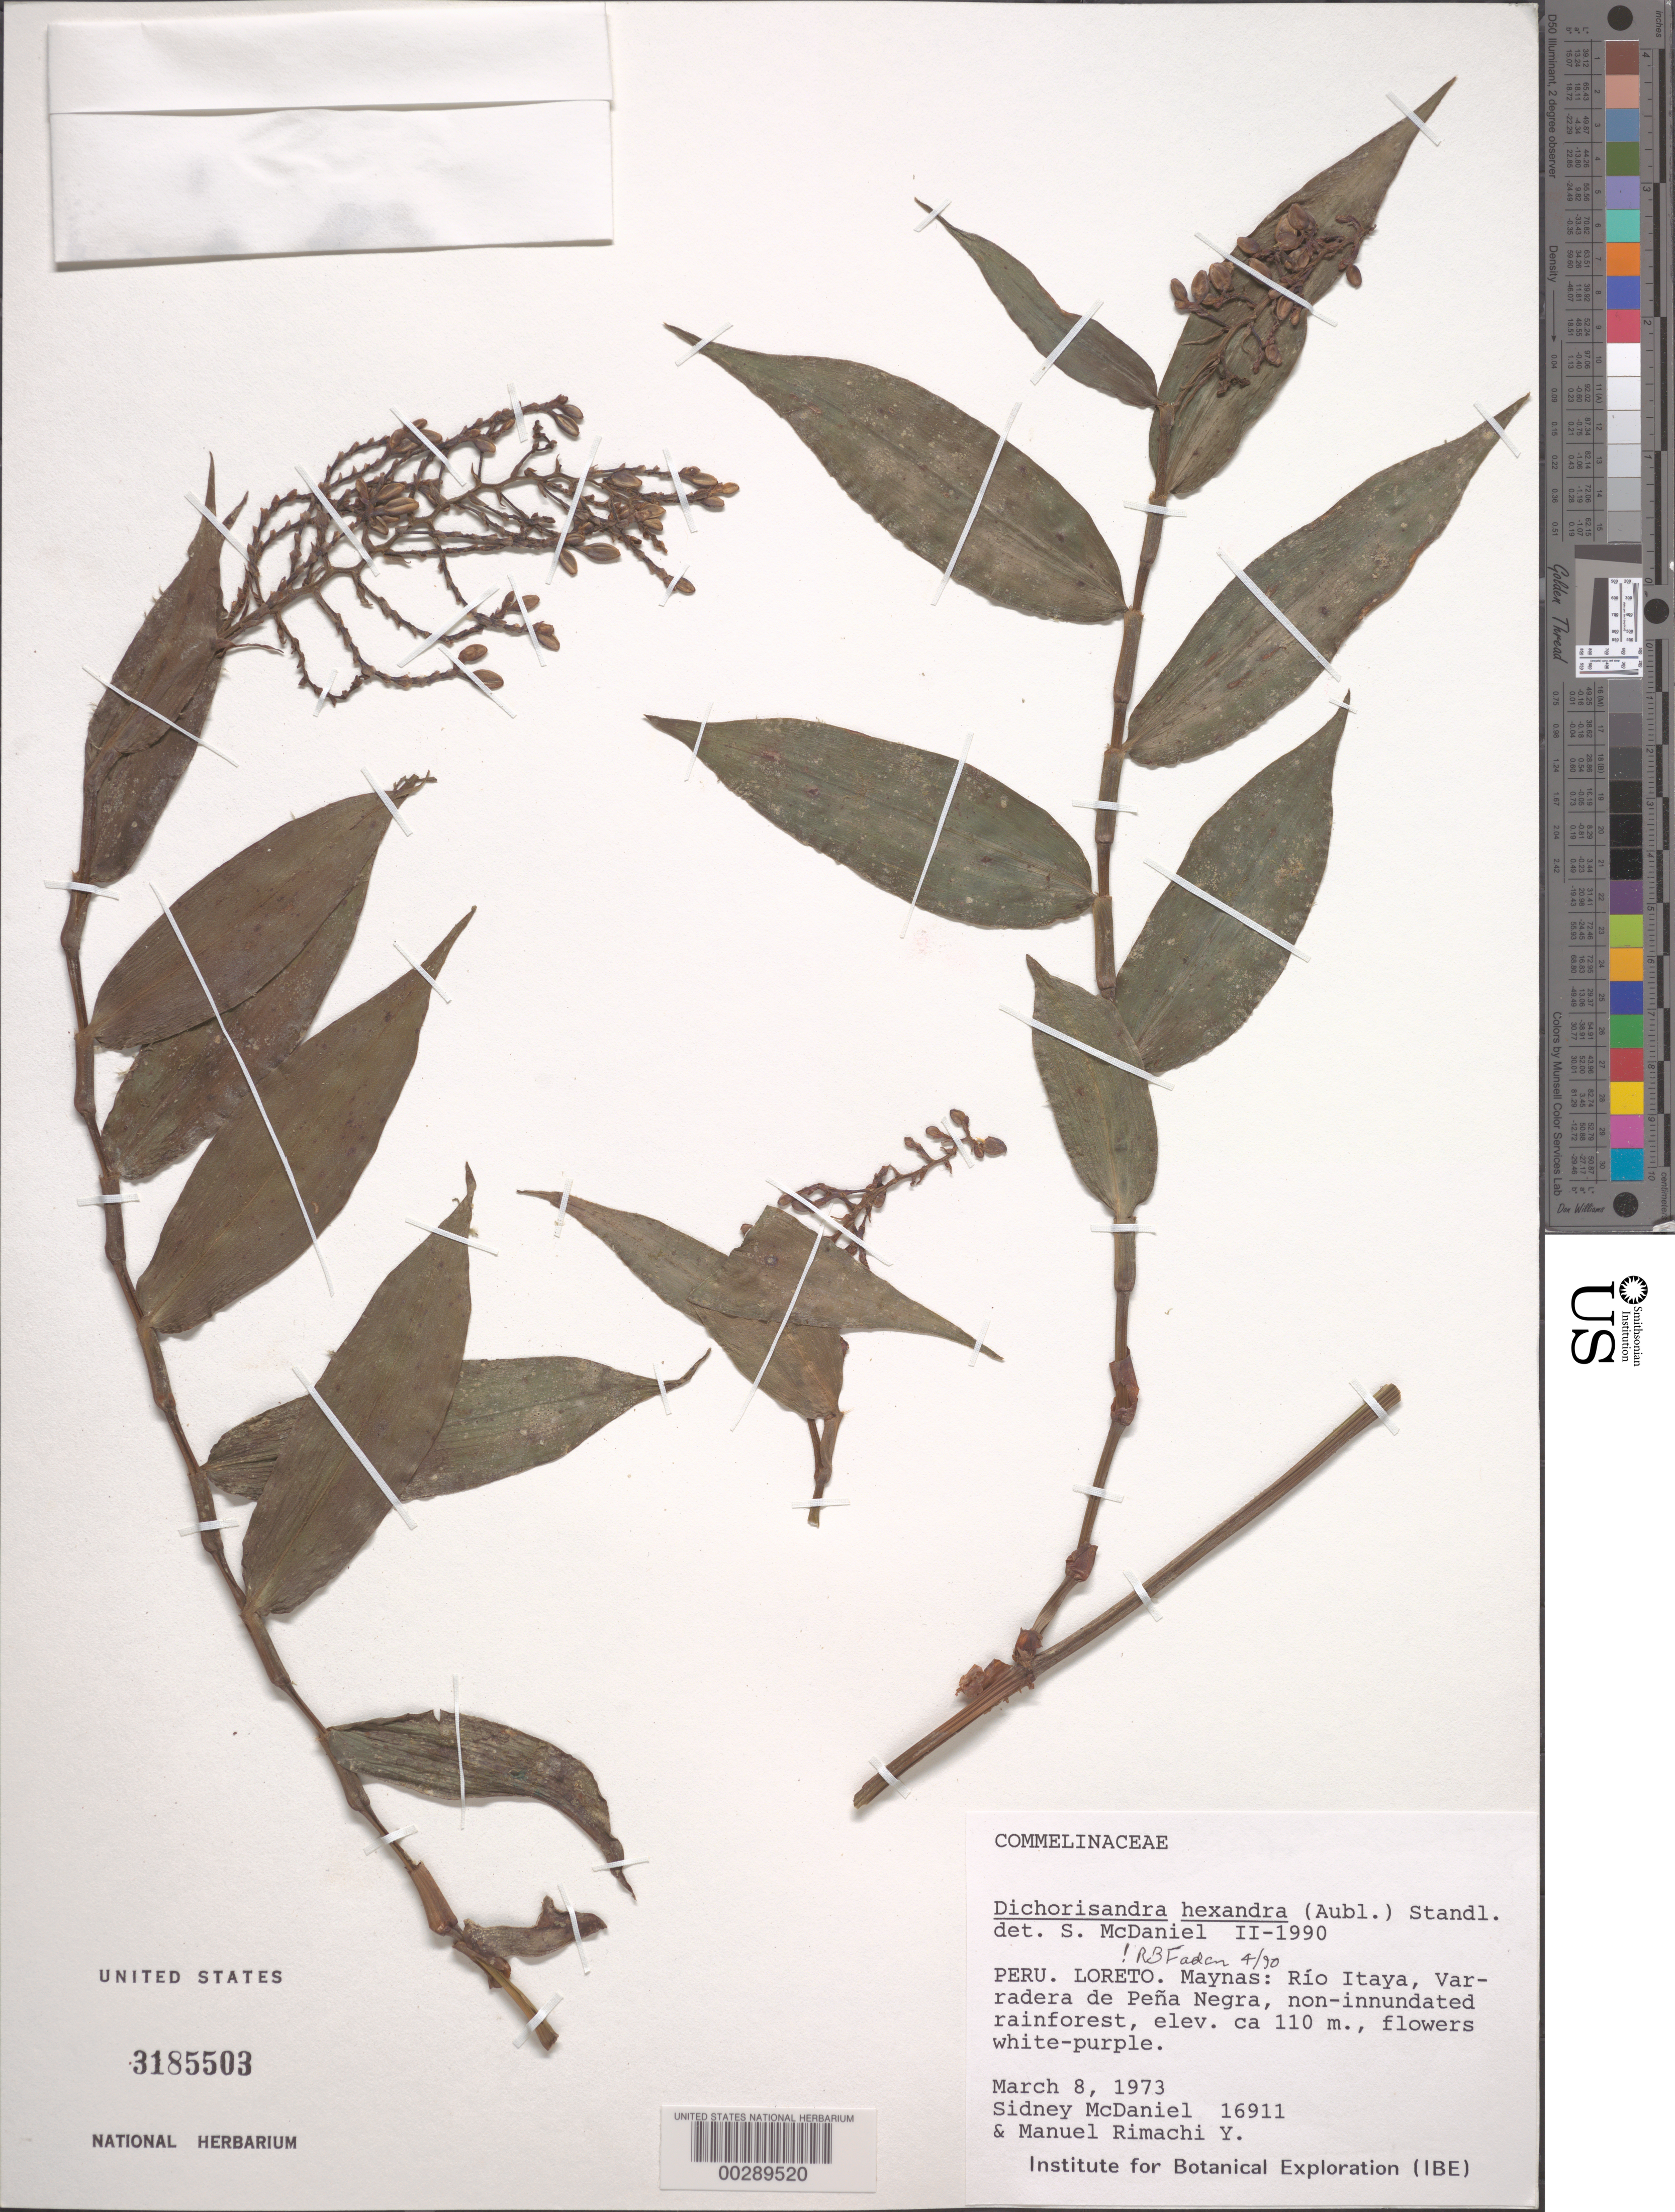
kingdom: Plantae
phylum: Tracheophyta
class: Liliopsida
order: Commelinales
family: Commelinaceae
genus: Dichorisandra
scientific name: Dichorisandra hexandra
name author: (Aubl.) Standl.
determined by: Faden, Robert B., (US), Smithsonian Institution - National Museum of Natural History (UNITED STATES)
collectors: S. T. McDaniel & M. Rimachi Y.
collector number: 16911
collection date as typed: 08 Mar 1973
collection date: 1973-03-08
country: Peru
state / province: Loreto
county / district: Maynas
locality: Rio itaya, varradera de pena negra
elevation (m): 110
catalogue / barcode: US 3185503